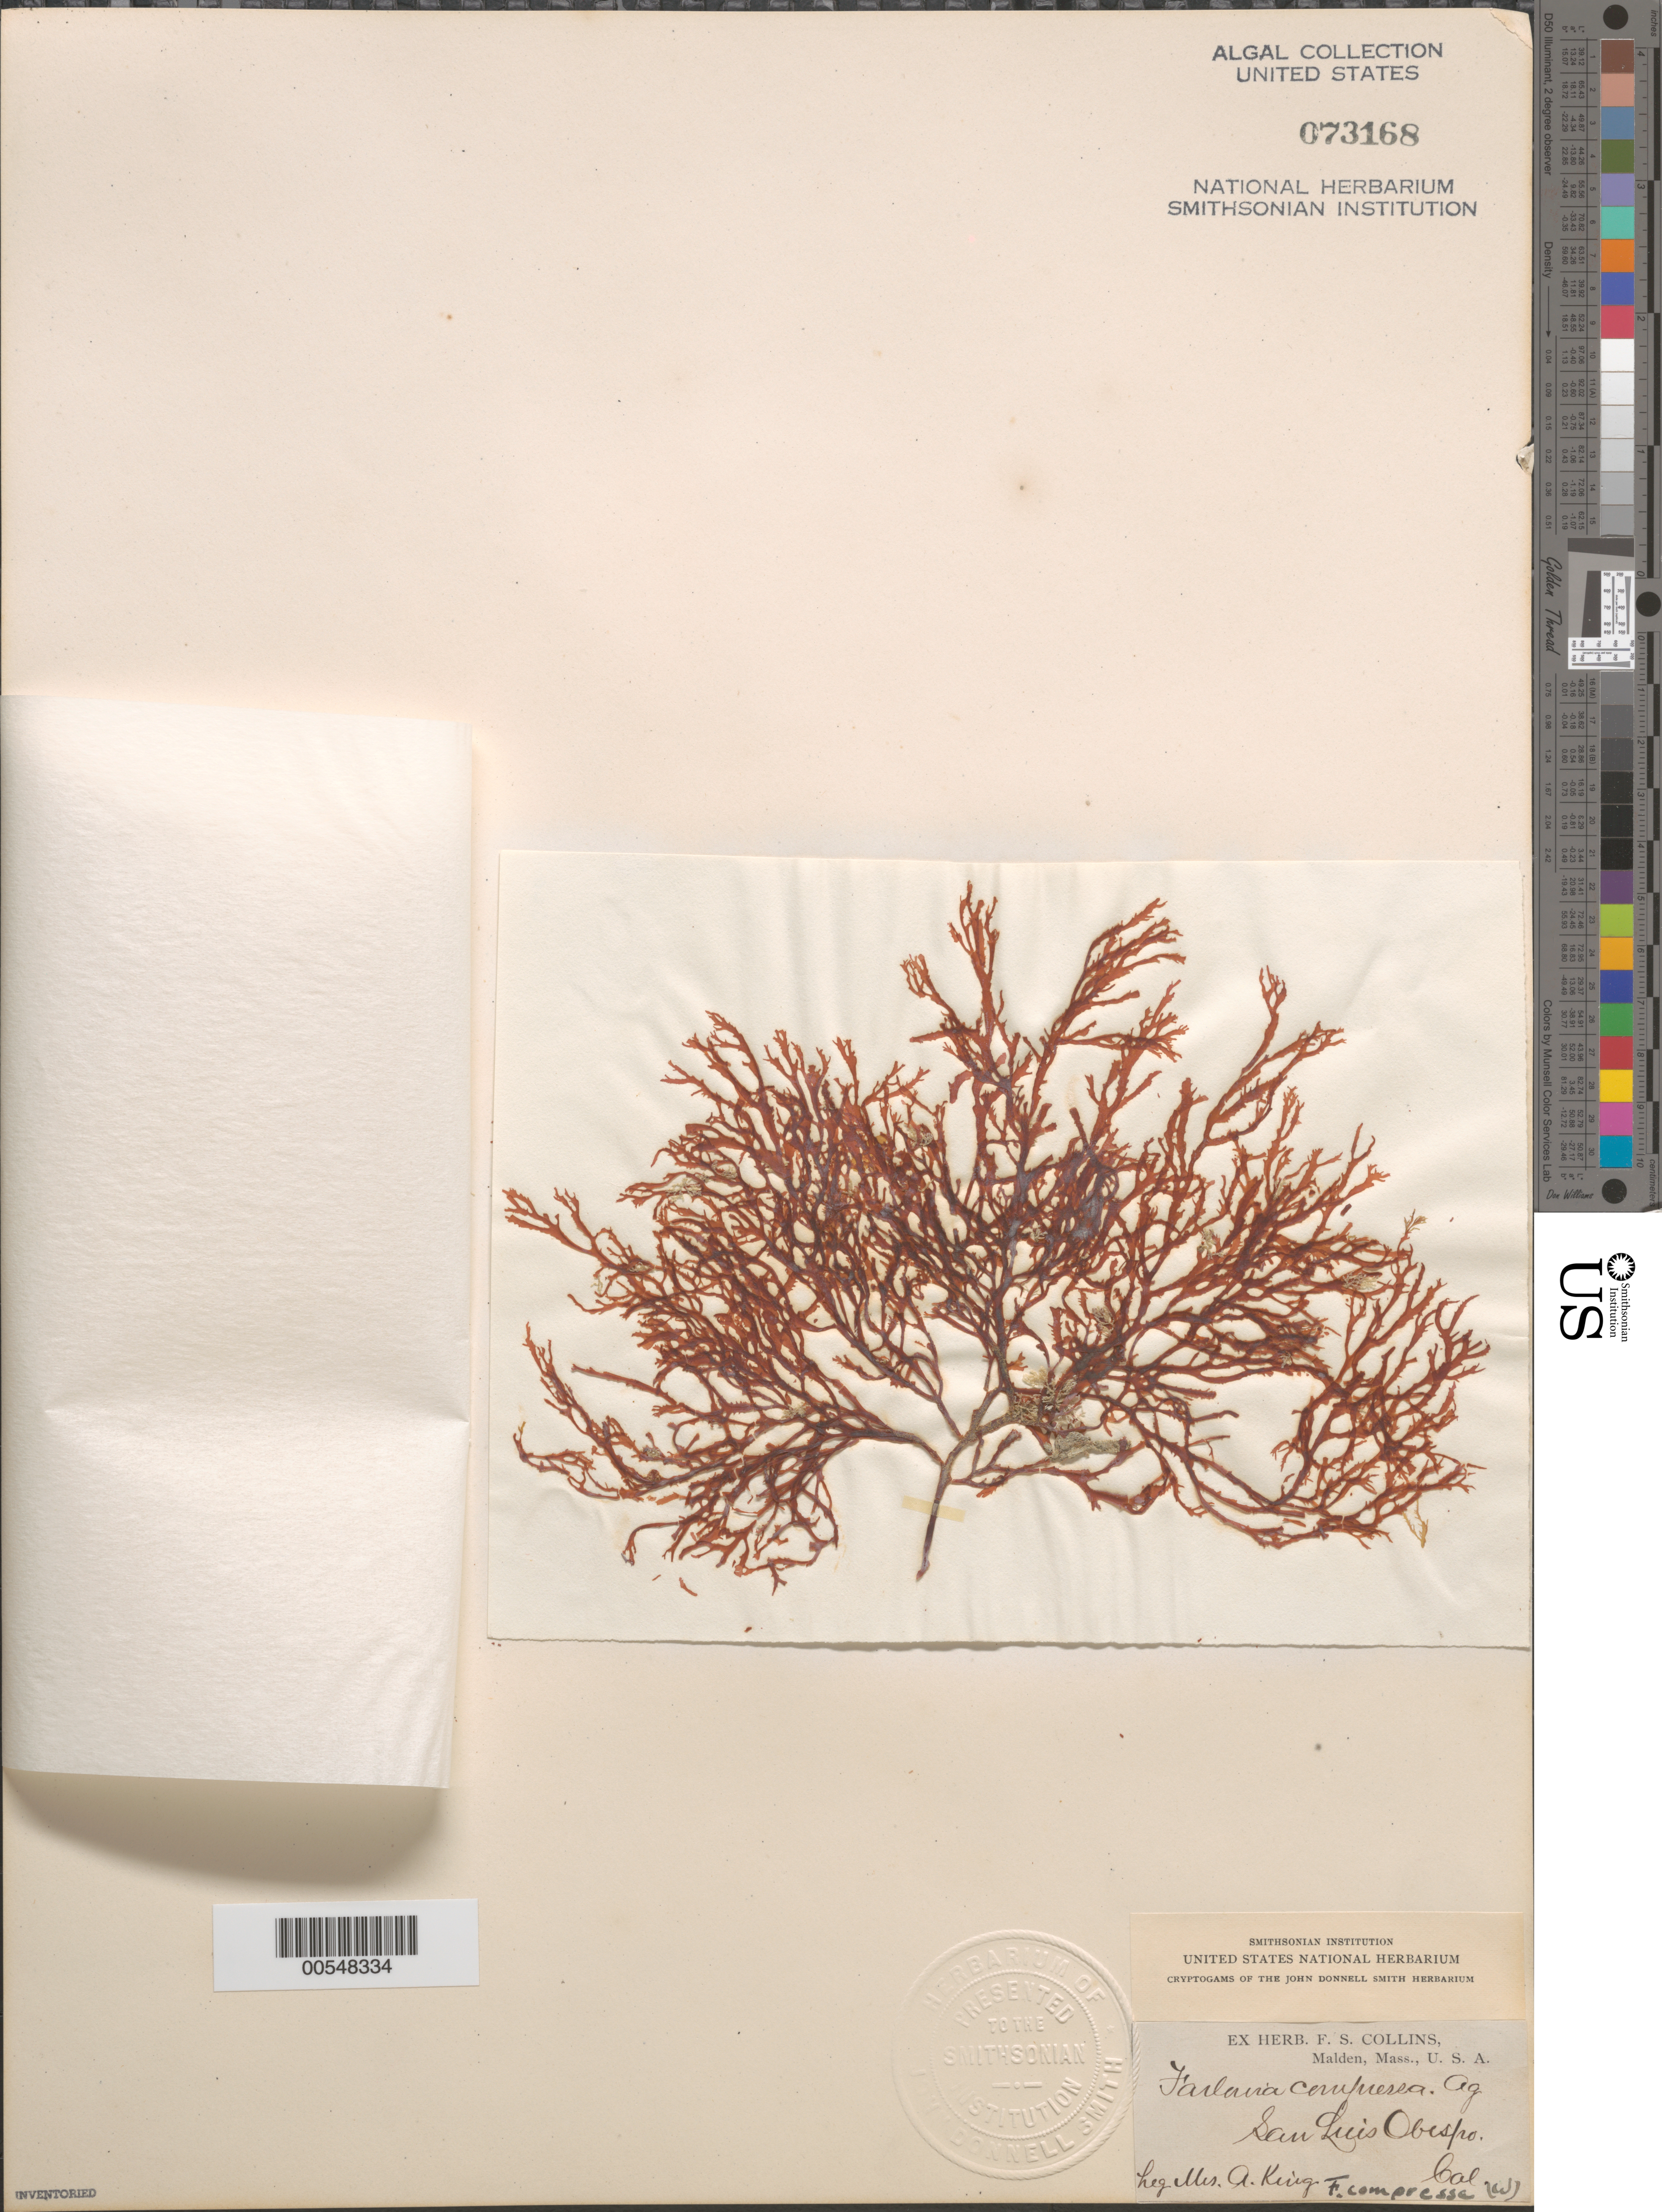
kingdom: Plantae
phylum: Rhodophyta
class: Florideophyceae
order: Gigartinales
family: Dumontiaceae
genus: Farlowia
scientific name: Farlowia compressa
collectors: A. King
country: United States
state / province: California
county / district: San Luis Obispo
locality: San Luis Obispo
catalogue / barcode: US 73168